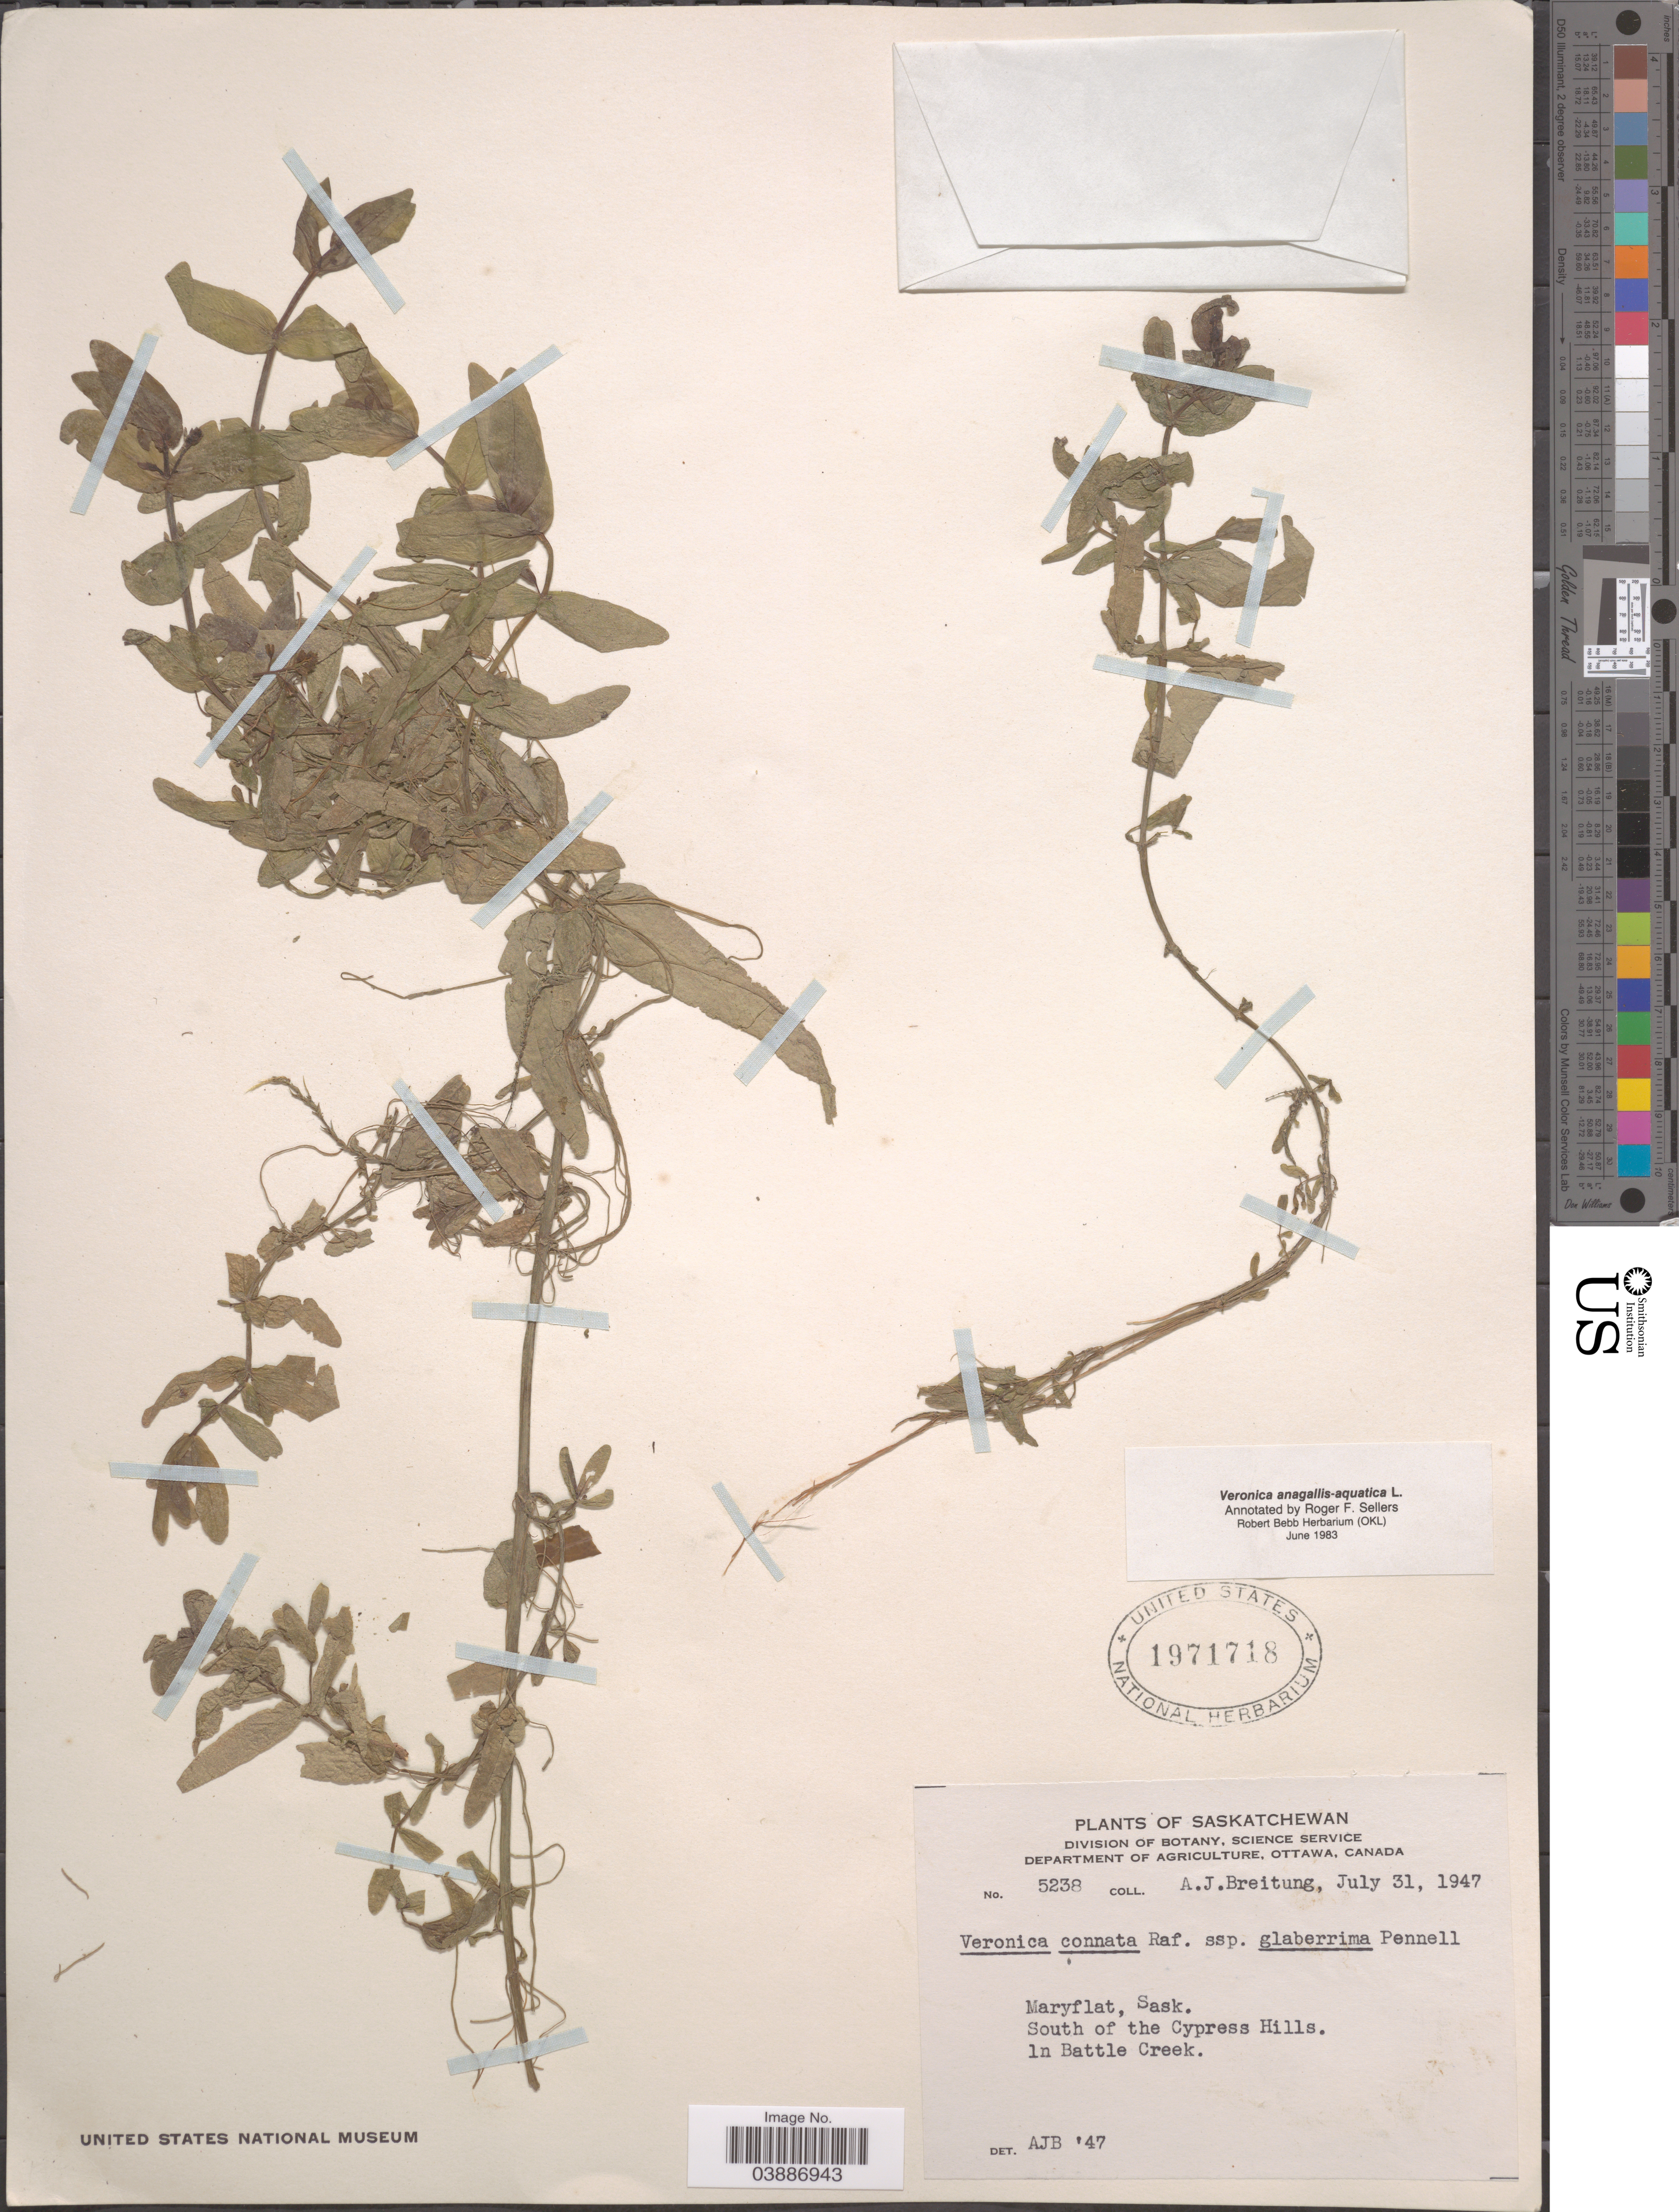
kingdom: Plantae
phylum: Tracheophyta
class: Magnoliopsida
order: Lamiales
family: Plantaginaceae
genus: Veronica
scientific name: Veronica anagallis-aquatica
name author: L.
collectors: A. Breitung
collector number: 5238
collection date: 1947-07-31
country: Canada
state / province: Saskatchewan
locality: Maryflat, Sask. South of the Cypress Hills. In Battle Creek.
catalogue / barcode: US 1971718